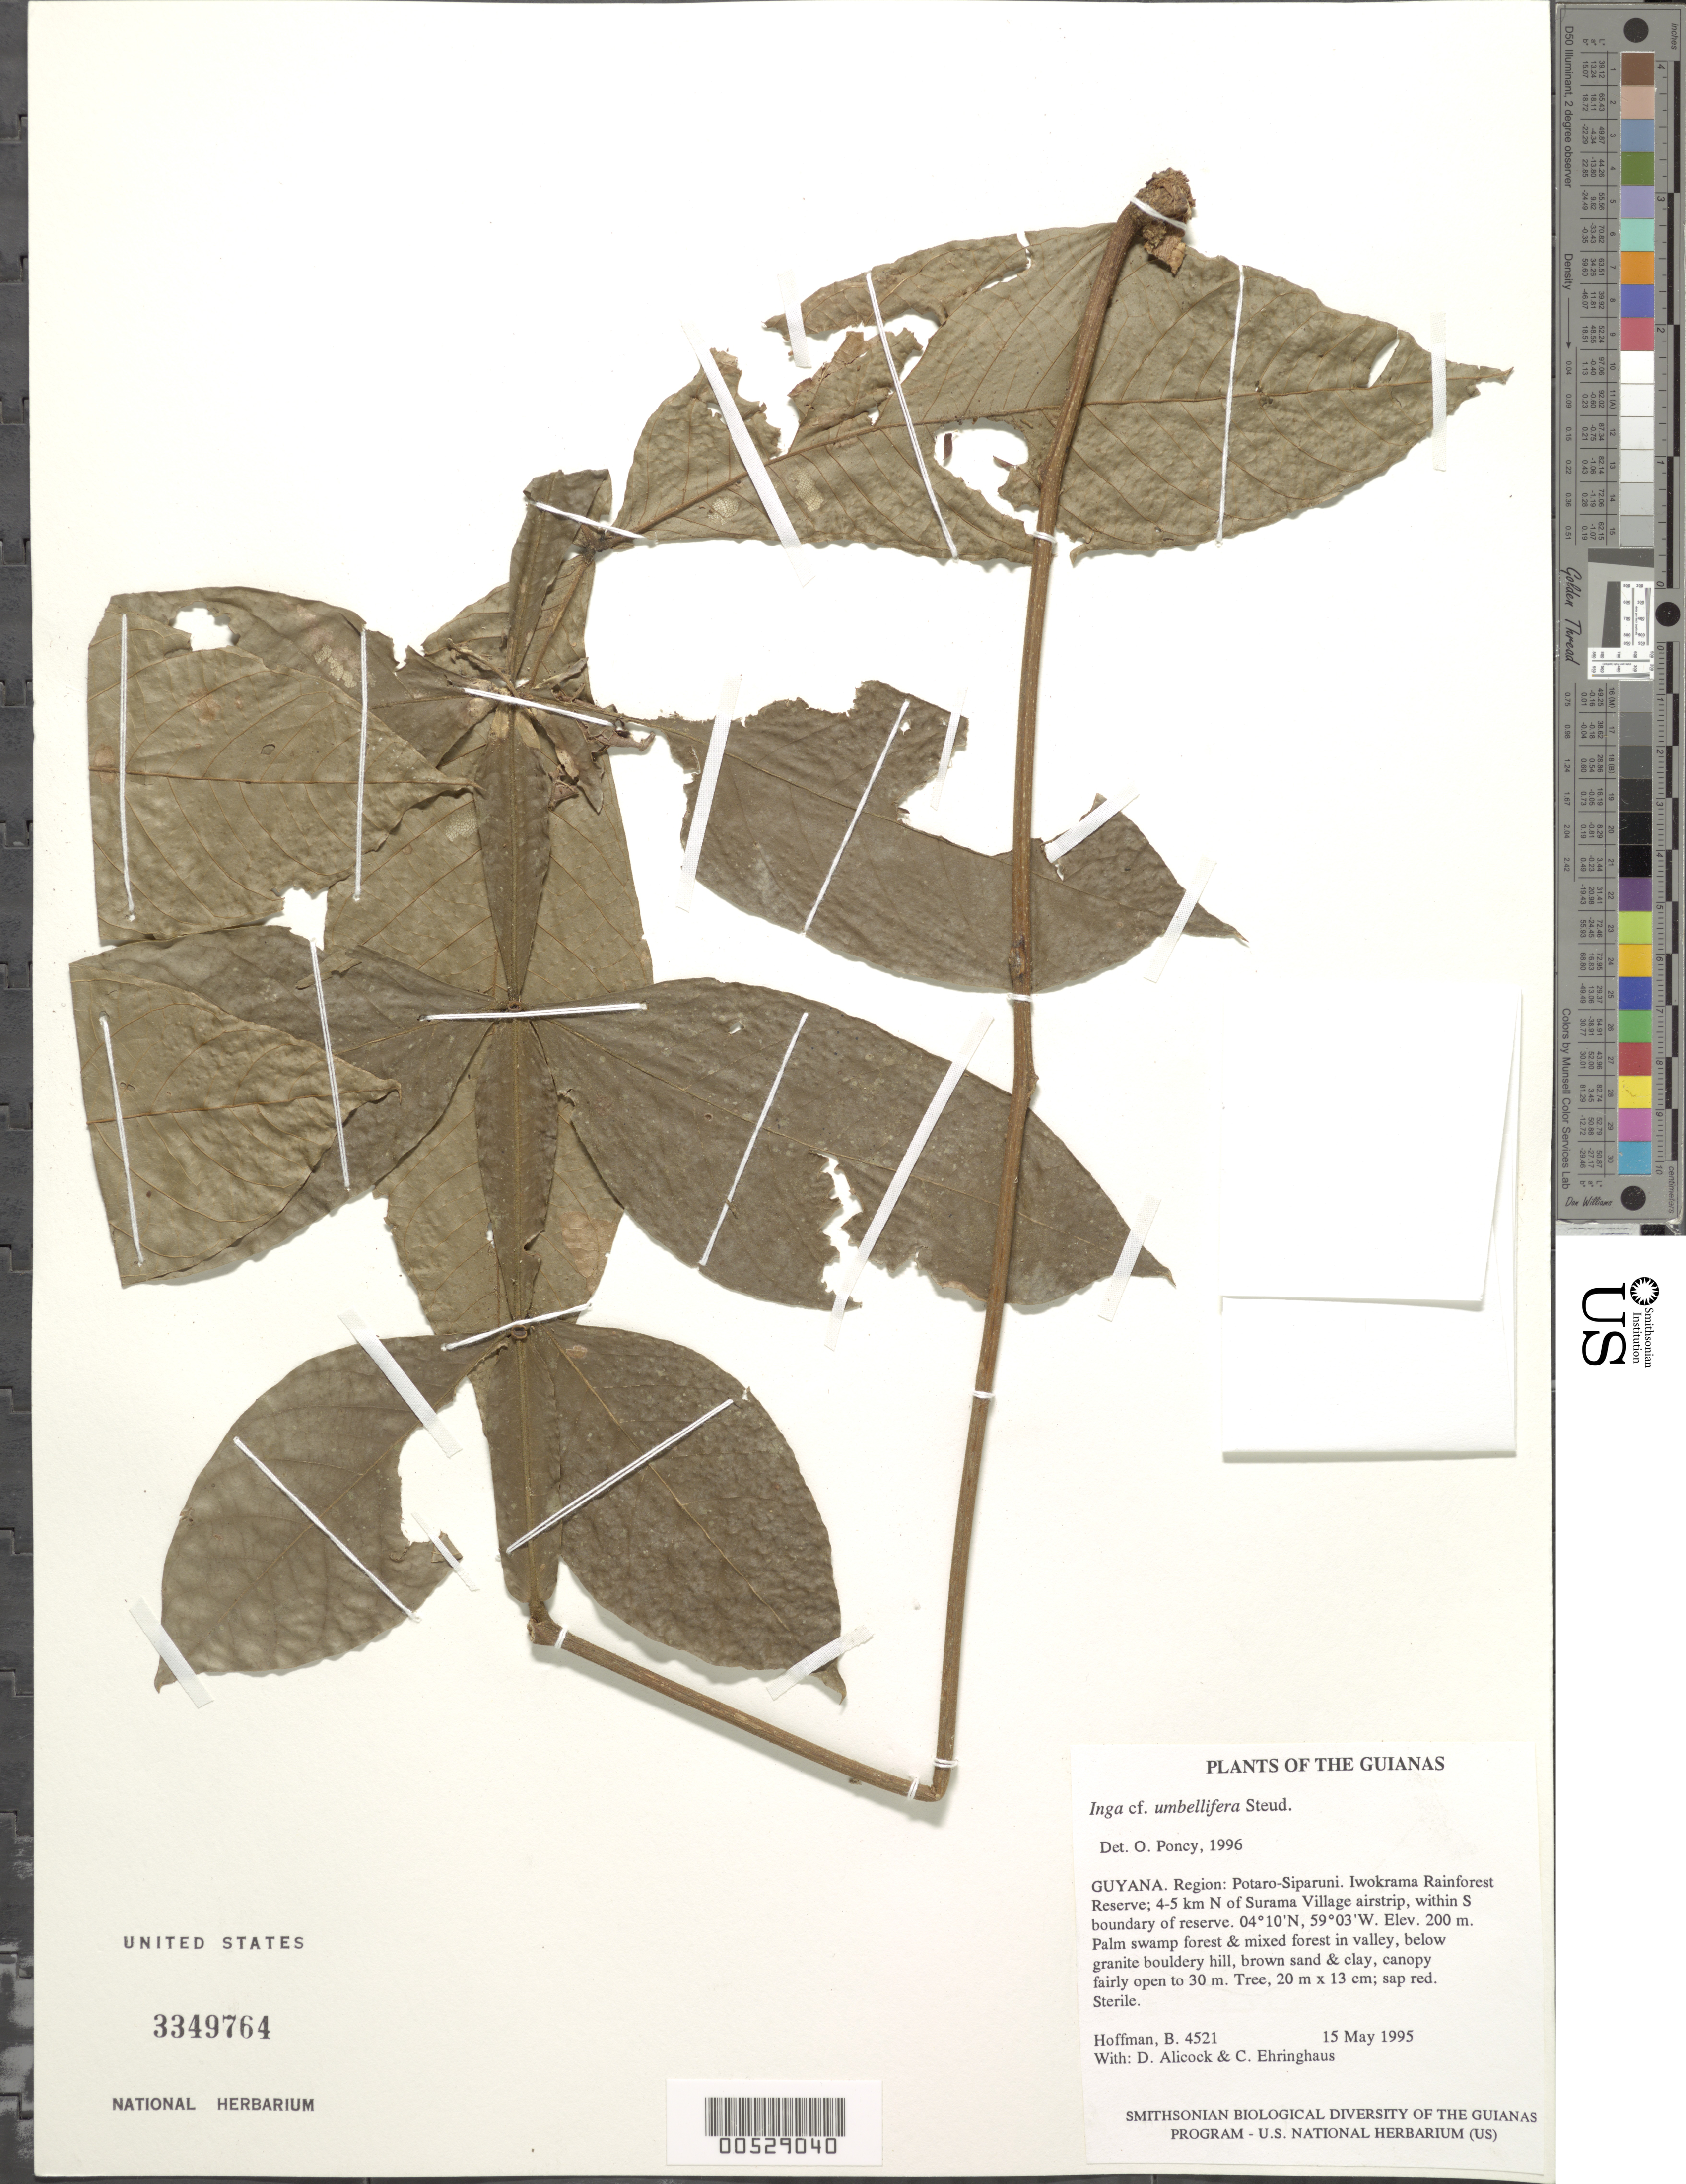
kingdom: Plantae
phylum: Tracheophyta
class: Magnoliopsida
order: Fabales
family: Fabaceae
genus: Inga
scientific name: Inga umbellifera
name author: (Vahl) Steud. ex DC.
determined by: Poncy, O.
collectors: B. Hoffman, D. Allicock & C. Ehringhaus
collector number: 4521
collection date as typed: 15 May 1995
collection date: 1995-05-15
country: Guyana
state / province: Potaro-Siparuni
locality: Iwokrama Rainforest Reserve; 4-5 km N of Surama village airstrip, within S boundary of reserve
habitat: Palm swamp forest & mixed forest in valley, below granite bouldery hill, brown sand & clay, canopy fairly open to 30 m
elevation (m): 200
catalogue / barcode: US 3349764